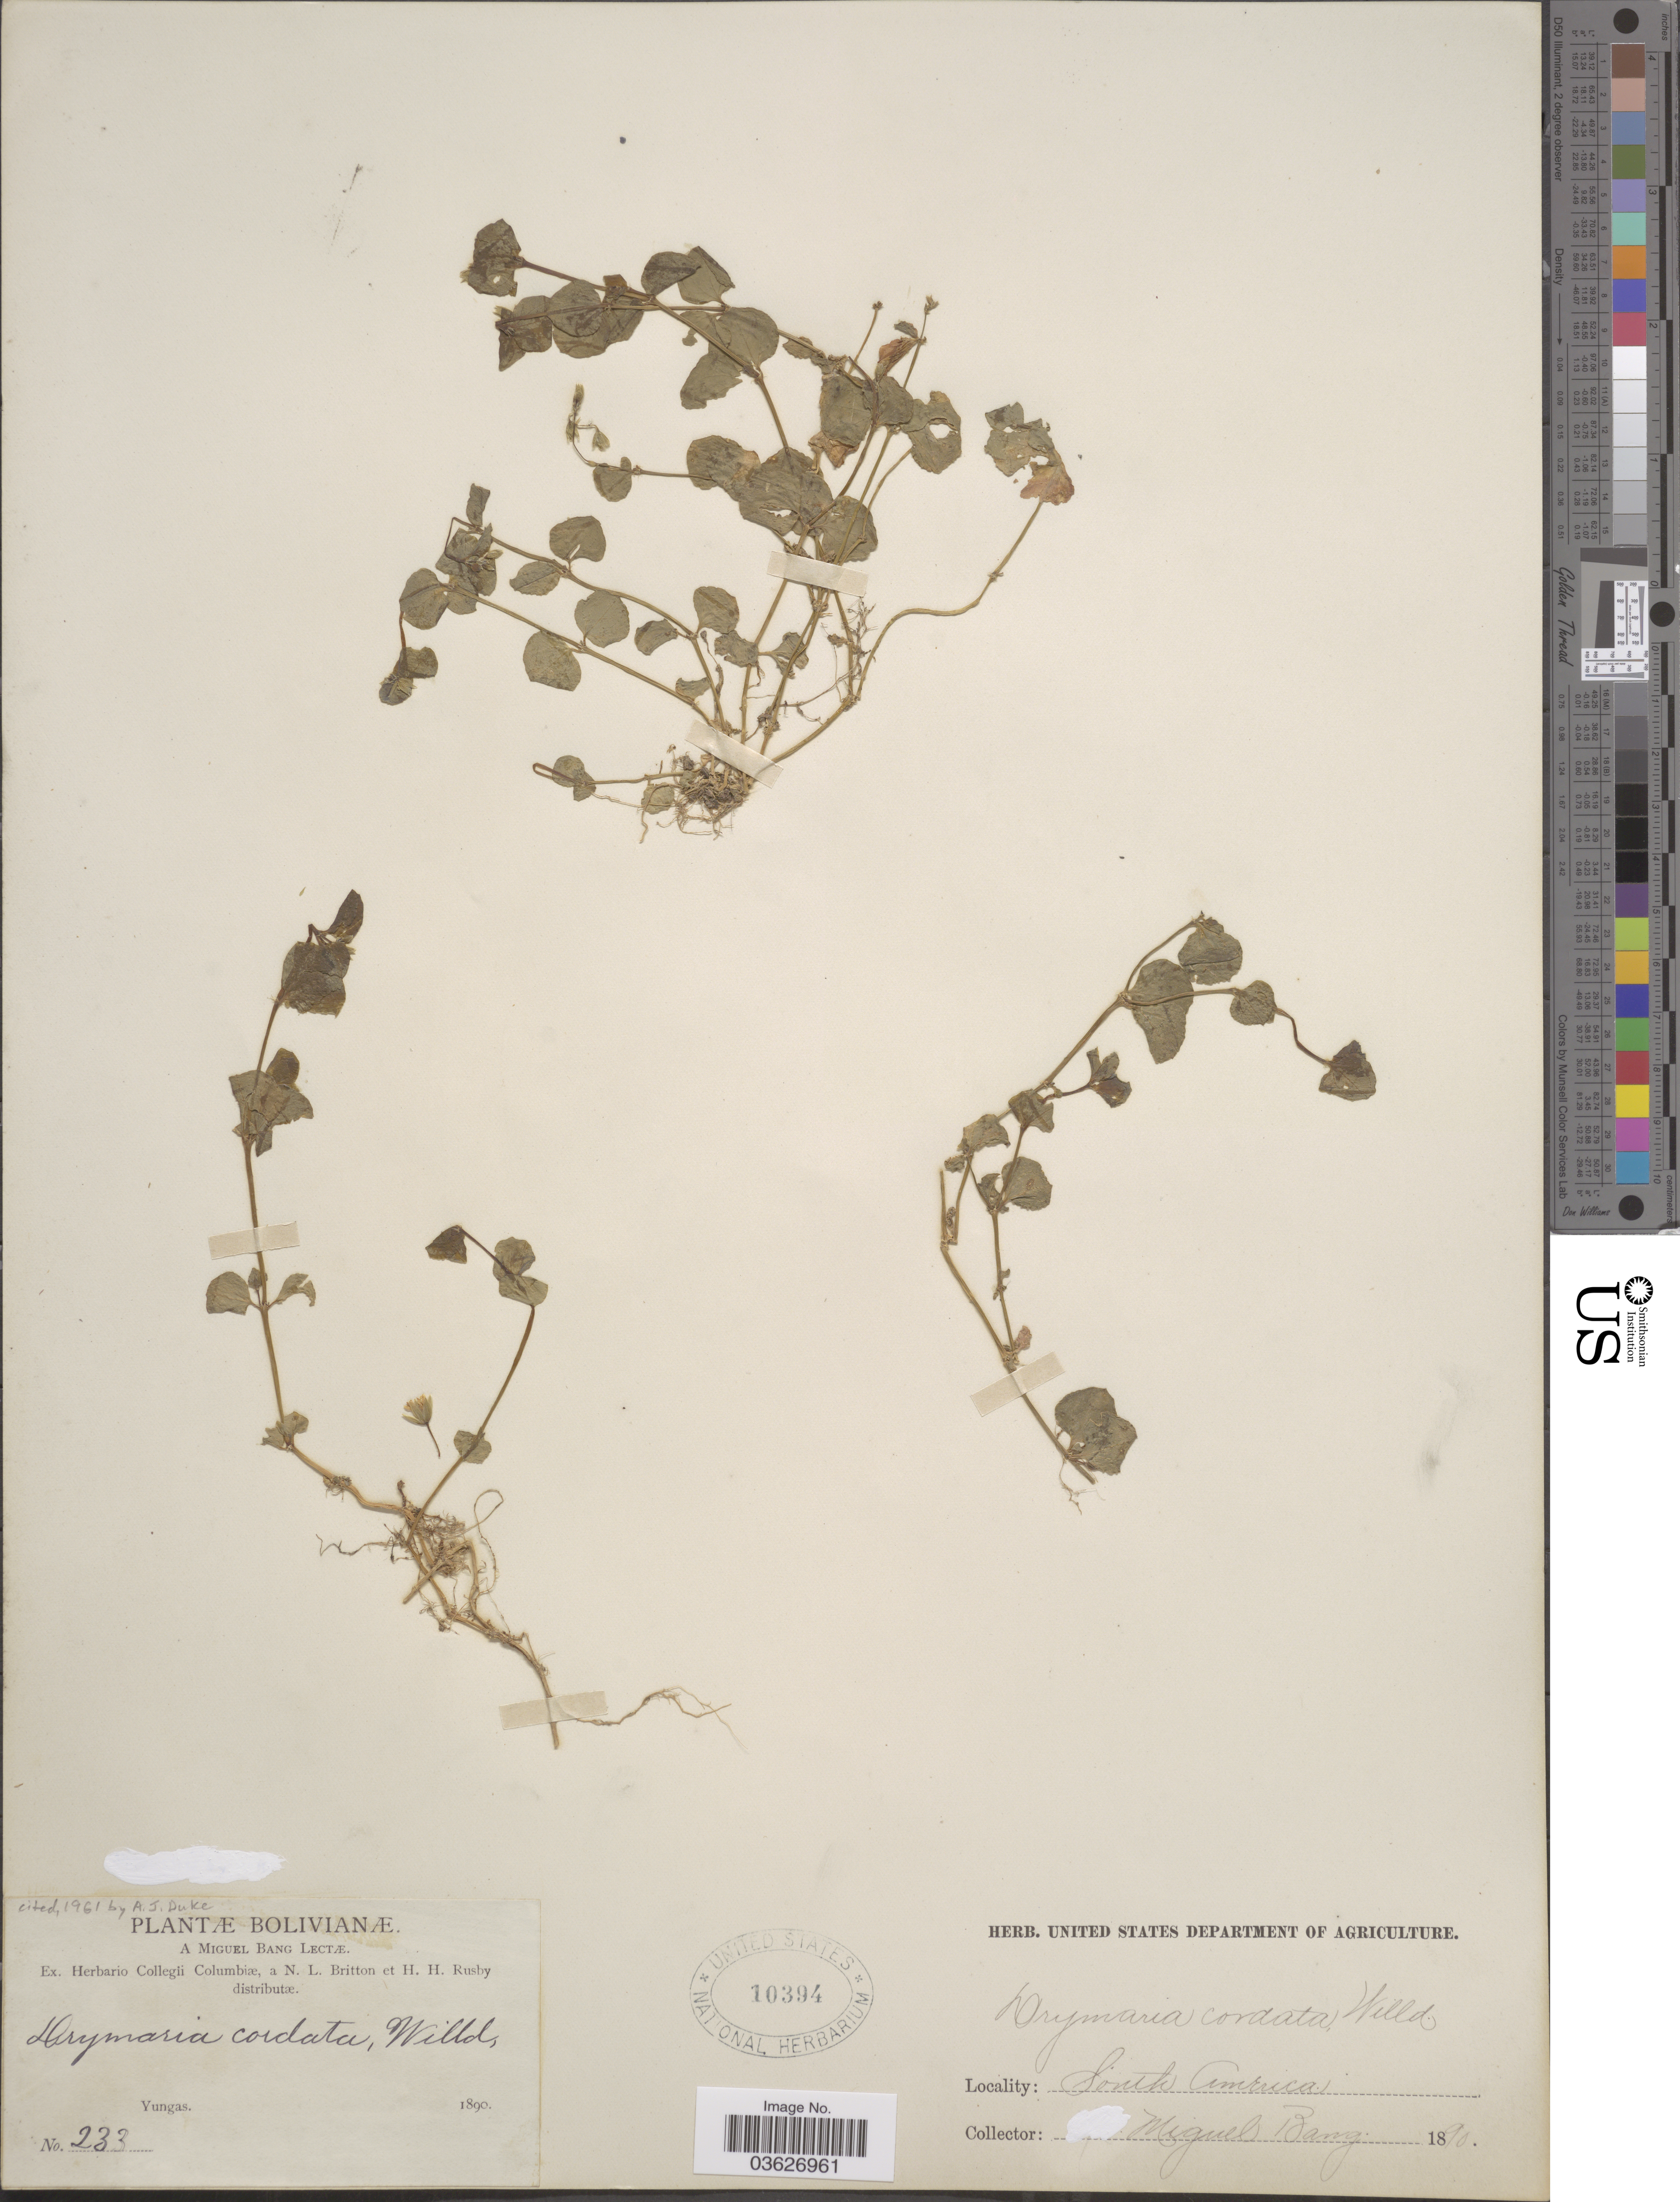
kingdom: Plantae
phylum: Tracheophyta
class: Magnoliopsida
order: Caryophyllales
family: Caryophyllaceae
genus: Drymaria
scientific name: Drymaria cordata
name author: (L.) Willd. ex Schult.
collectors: M. Bang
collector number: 233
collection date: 1890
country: Bolivia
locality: Yungas.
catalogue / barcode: US 10394